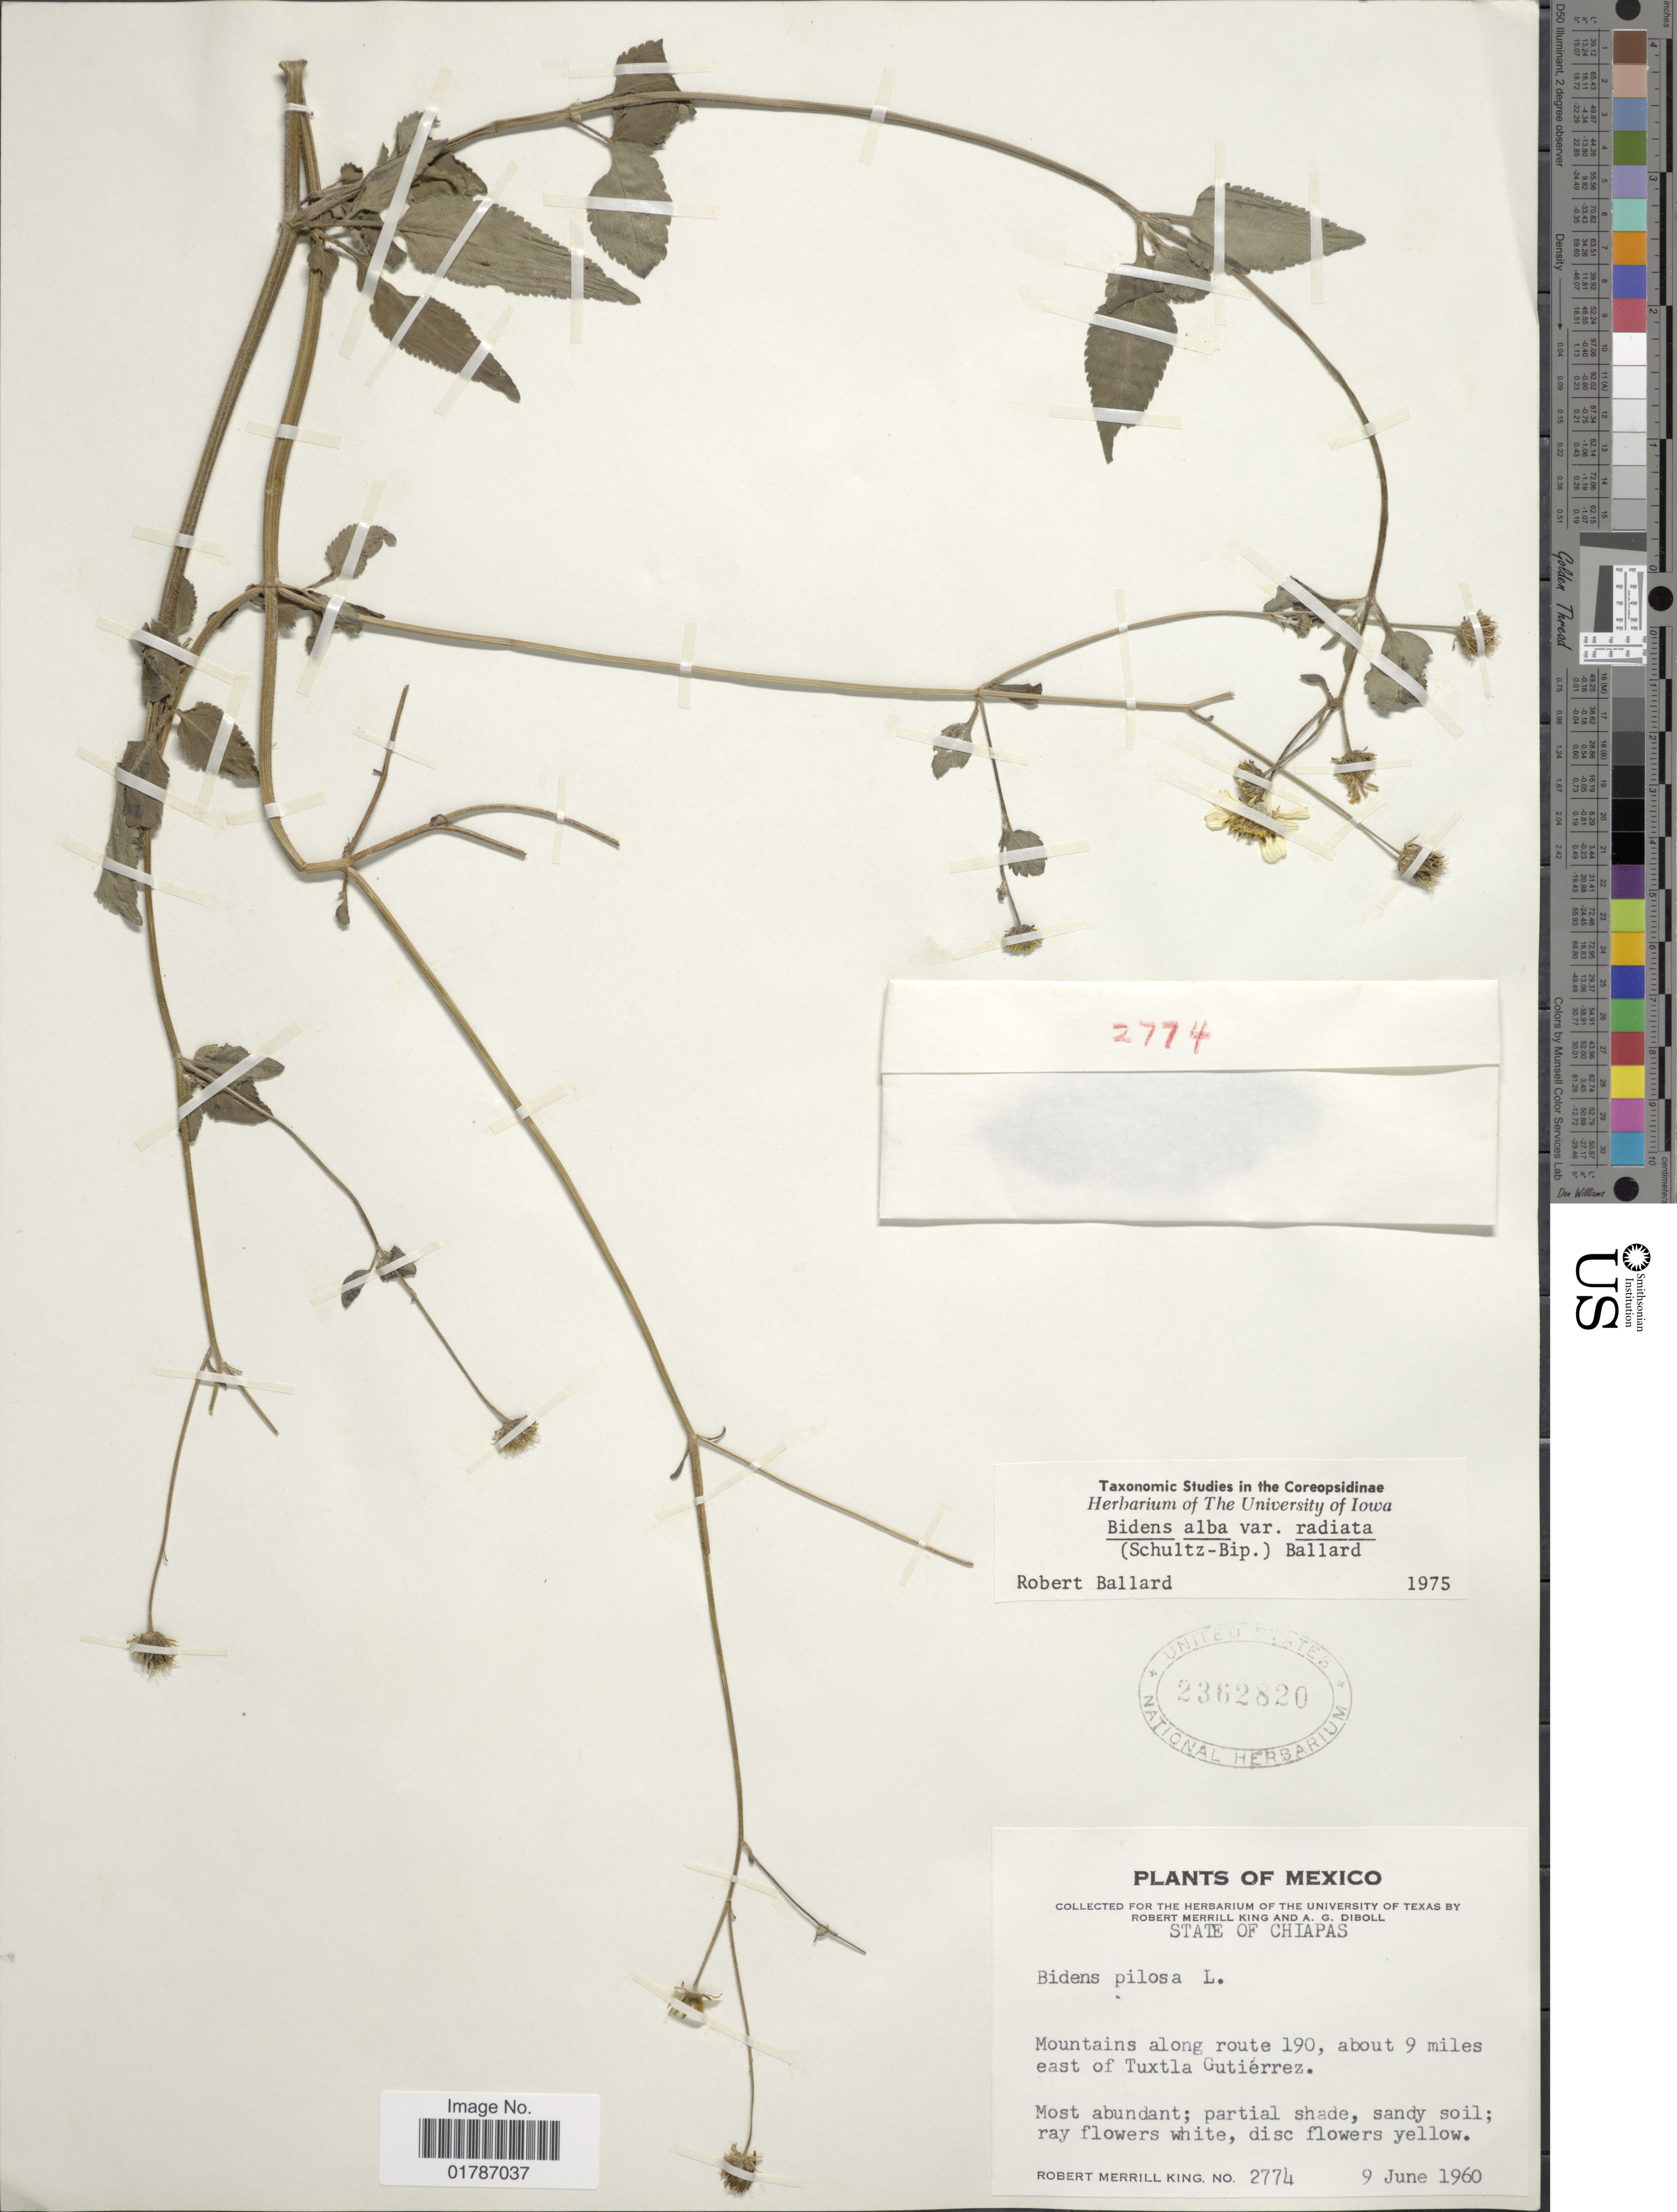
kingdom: Plantae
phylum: Tracheophyta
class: Magnoliopsida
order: Asterales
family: Asteraceae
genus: Bidens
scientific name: Bidens alba var. radiata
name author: (Sch. Bip.) R.E. Ballard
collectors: R. M. King & A. Diboll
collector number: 2774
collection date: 1960-06-09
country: Mexico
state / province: Chiapas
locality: State of Chiapas, Mountains along route 190, about 9 miles east of Tuxtla Gutierrez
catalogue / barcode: US 2362820